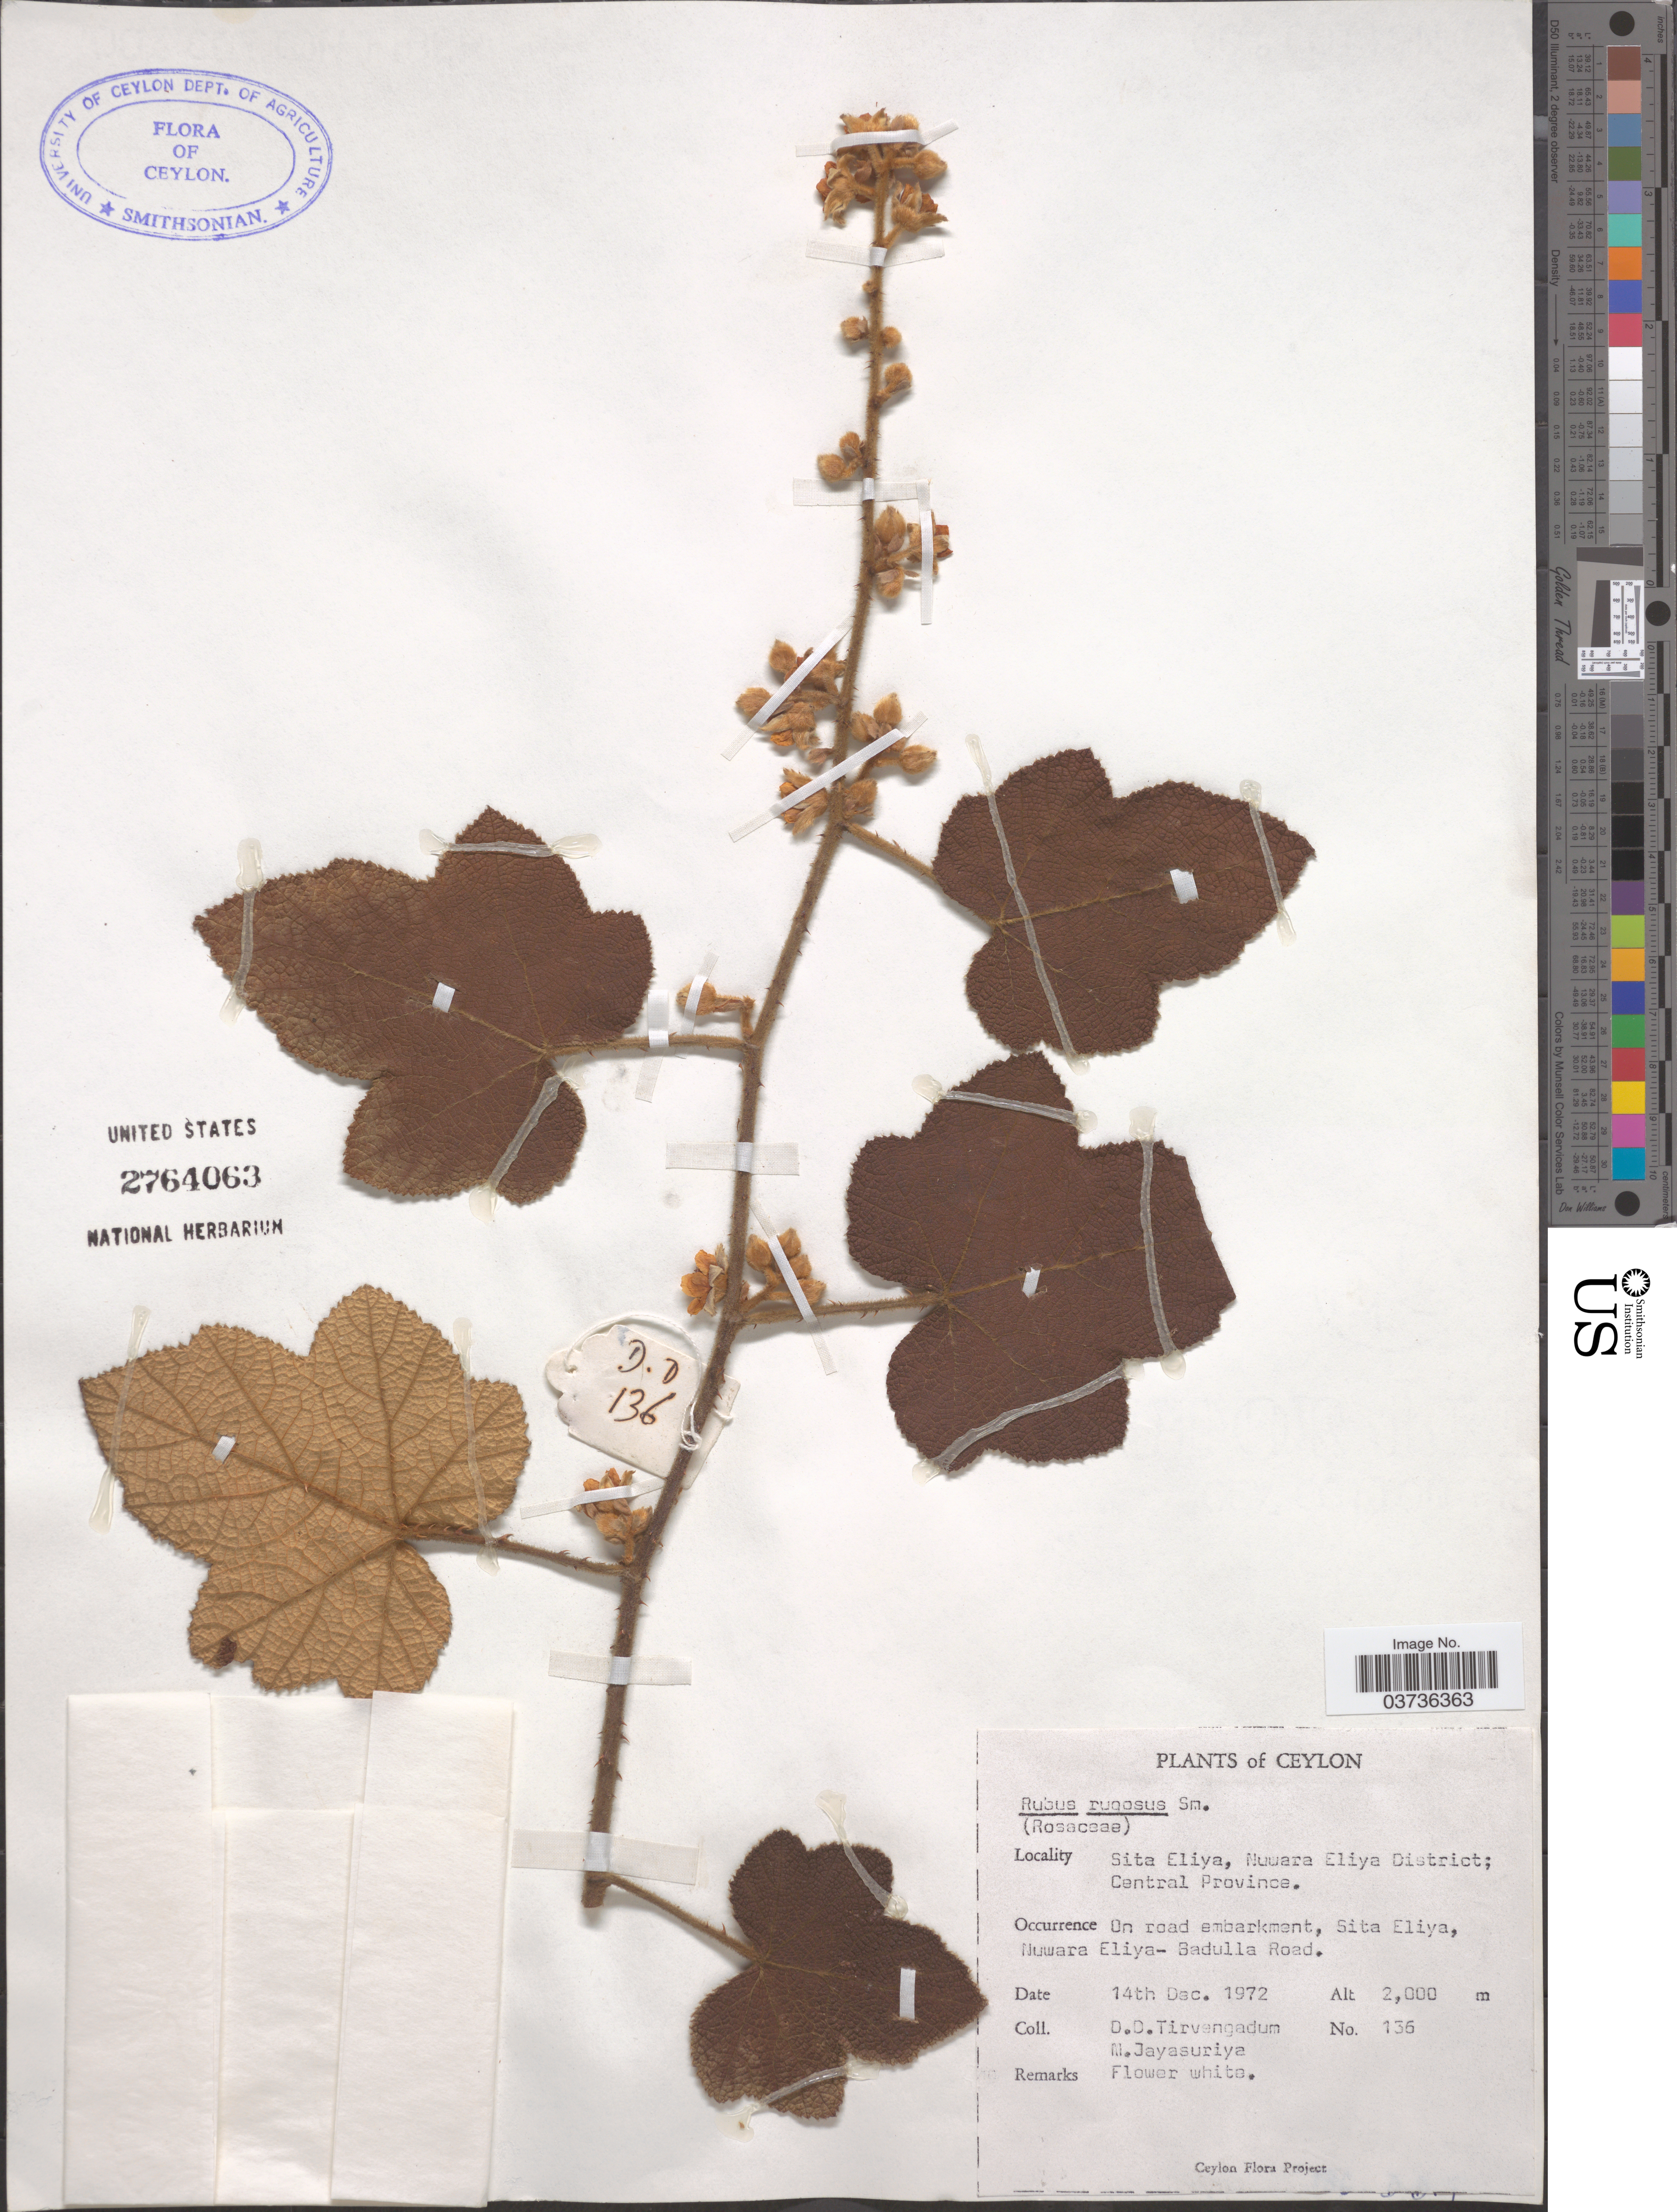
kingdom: Plantae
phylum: Tracheophyta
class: Magnoliopsida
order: Rosales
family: Rosaceae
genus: Rubus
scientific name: Rubus rugosus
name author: Small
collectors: D. Tirvengadum & M. Jayasuriya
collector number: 136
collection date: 1972-12-14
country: Sri Lanka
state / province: Central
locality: Ceylon. Sita Eliya, Nuwara Eliya District. Sita Eliya, Nuwara Eliya-Badulla Road.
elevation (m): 2000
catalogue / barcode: US 2764063